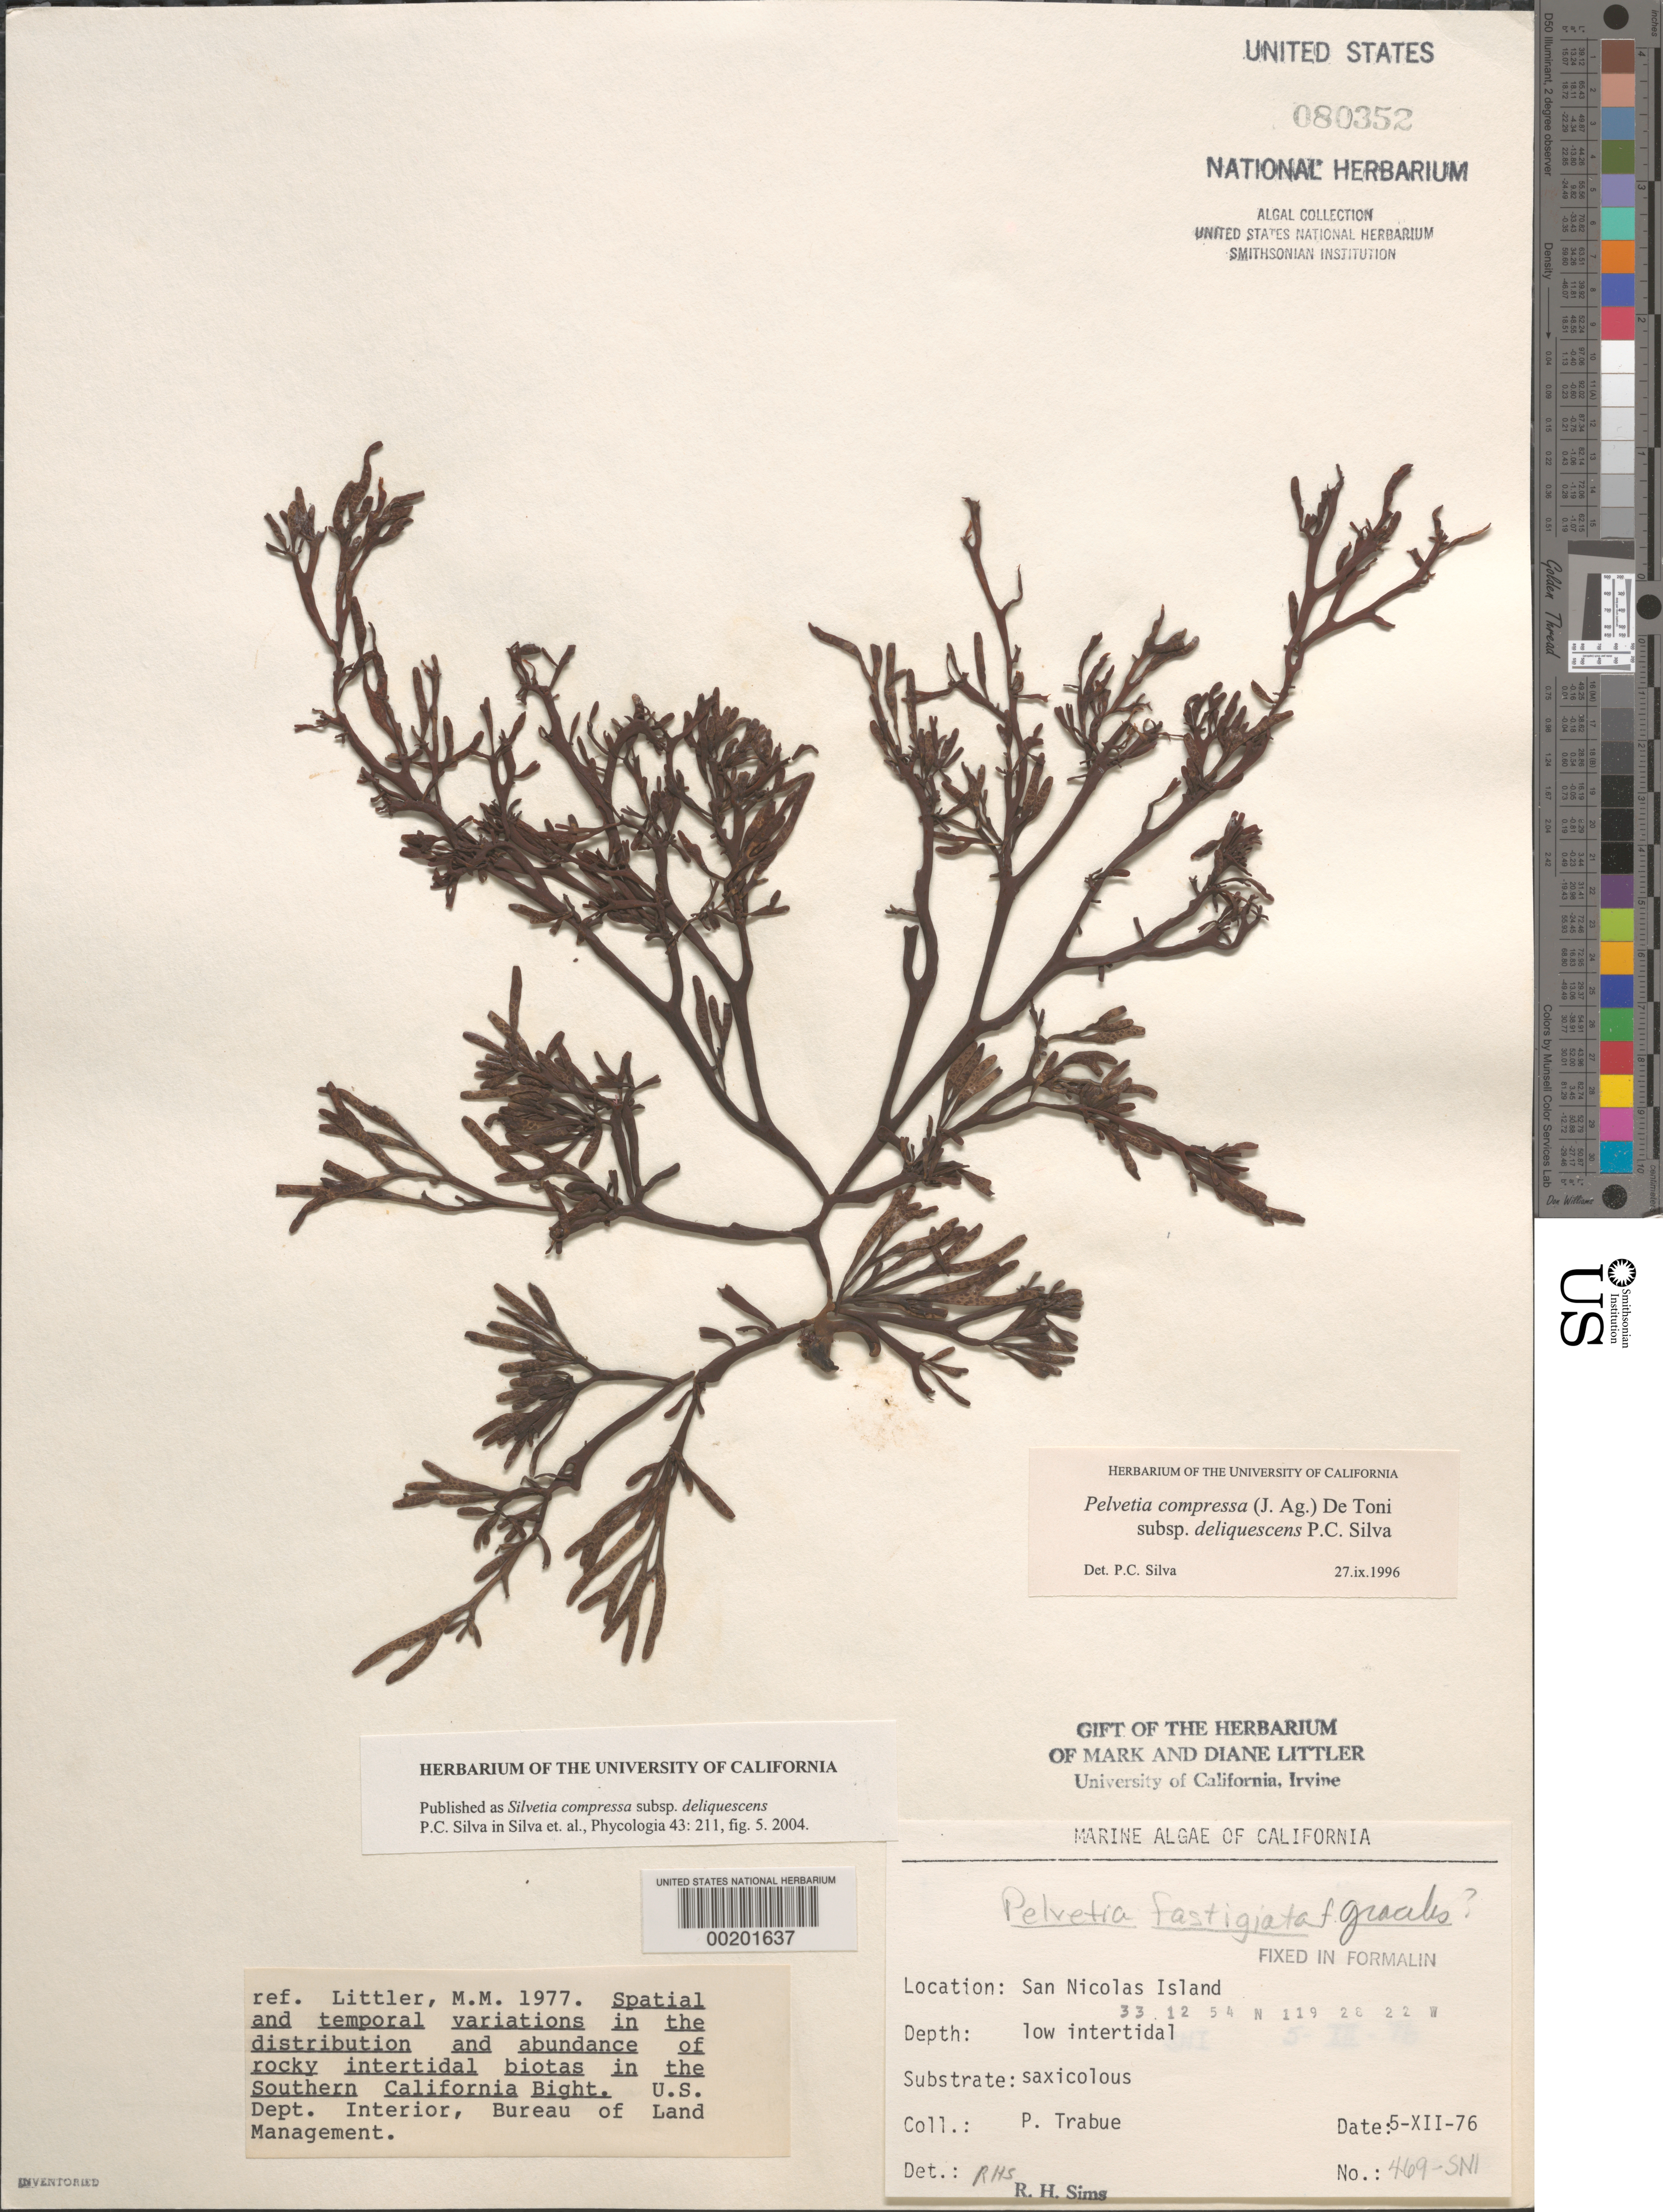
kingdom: Chromista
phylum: Ochrophyta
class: Phaeophyceae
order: Fucales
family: Fucaceae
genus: Silvetia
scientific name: Silvetia compressa subsp. deliquescens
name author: P.C. Silva in P.C. Silva et al.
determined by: Silva, P. C.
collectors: P. J. Trabue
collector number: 469-SNI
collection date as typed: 05 Dec 1976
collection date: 1976-12-05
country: United States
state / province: California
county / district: Ventura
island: San Nicolas Island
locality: Dutch Harbor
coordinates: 33 12 54 N, 119 28 22 W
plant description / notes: BLM-SOCALBIGHT Rocky Intertidal Survey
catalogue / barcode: US 80352